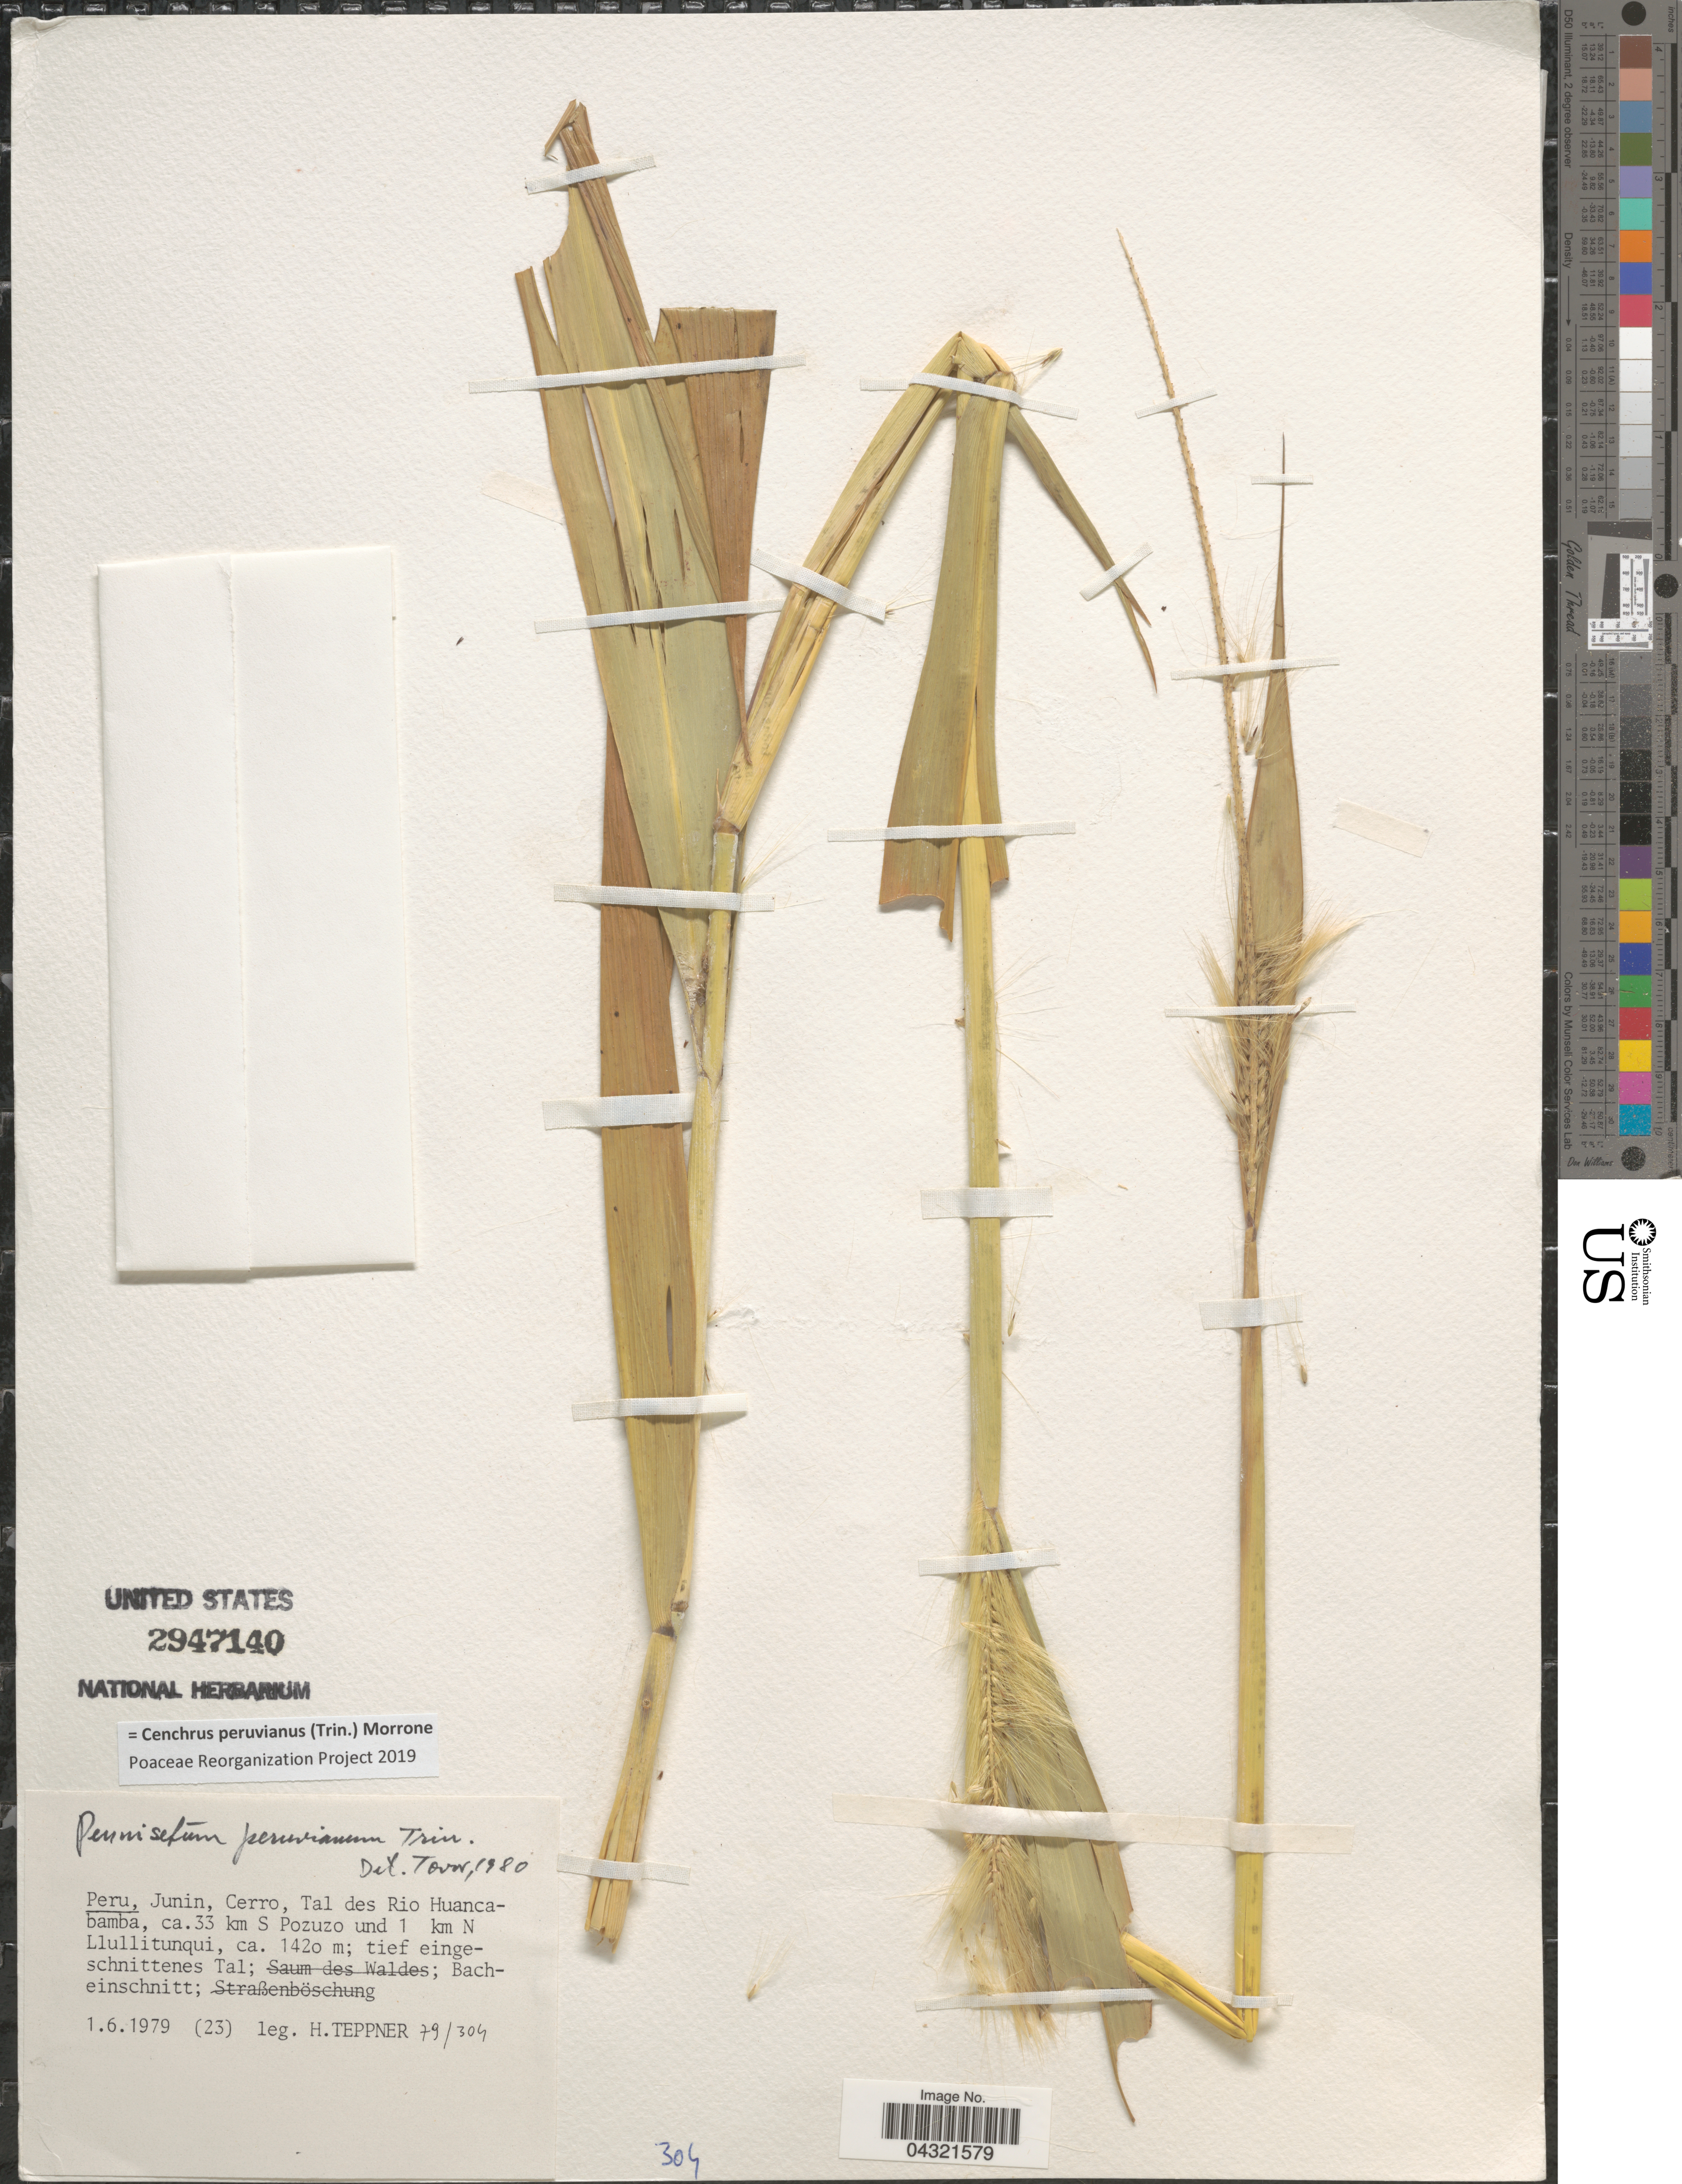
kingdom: Plantae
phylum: Tracheophyta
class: Liliopsida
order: Poales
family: Poaceae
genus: Cenchrus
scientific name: Cenchrus peruvianus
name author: (Trin.) Morrone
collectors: H. Teppner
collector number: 79/304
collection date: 1979-06-01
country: Peru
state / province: Junín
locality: Cerro, Tal des Rio Huancabamba, ca. 33 km S Pozuzo und 1 km N Llullitunqui.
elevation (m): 1420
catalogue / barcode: US 2947140